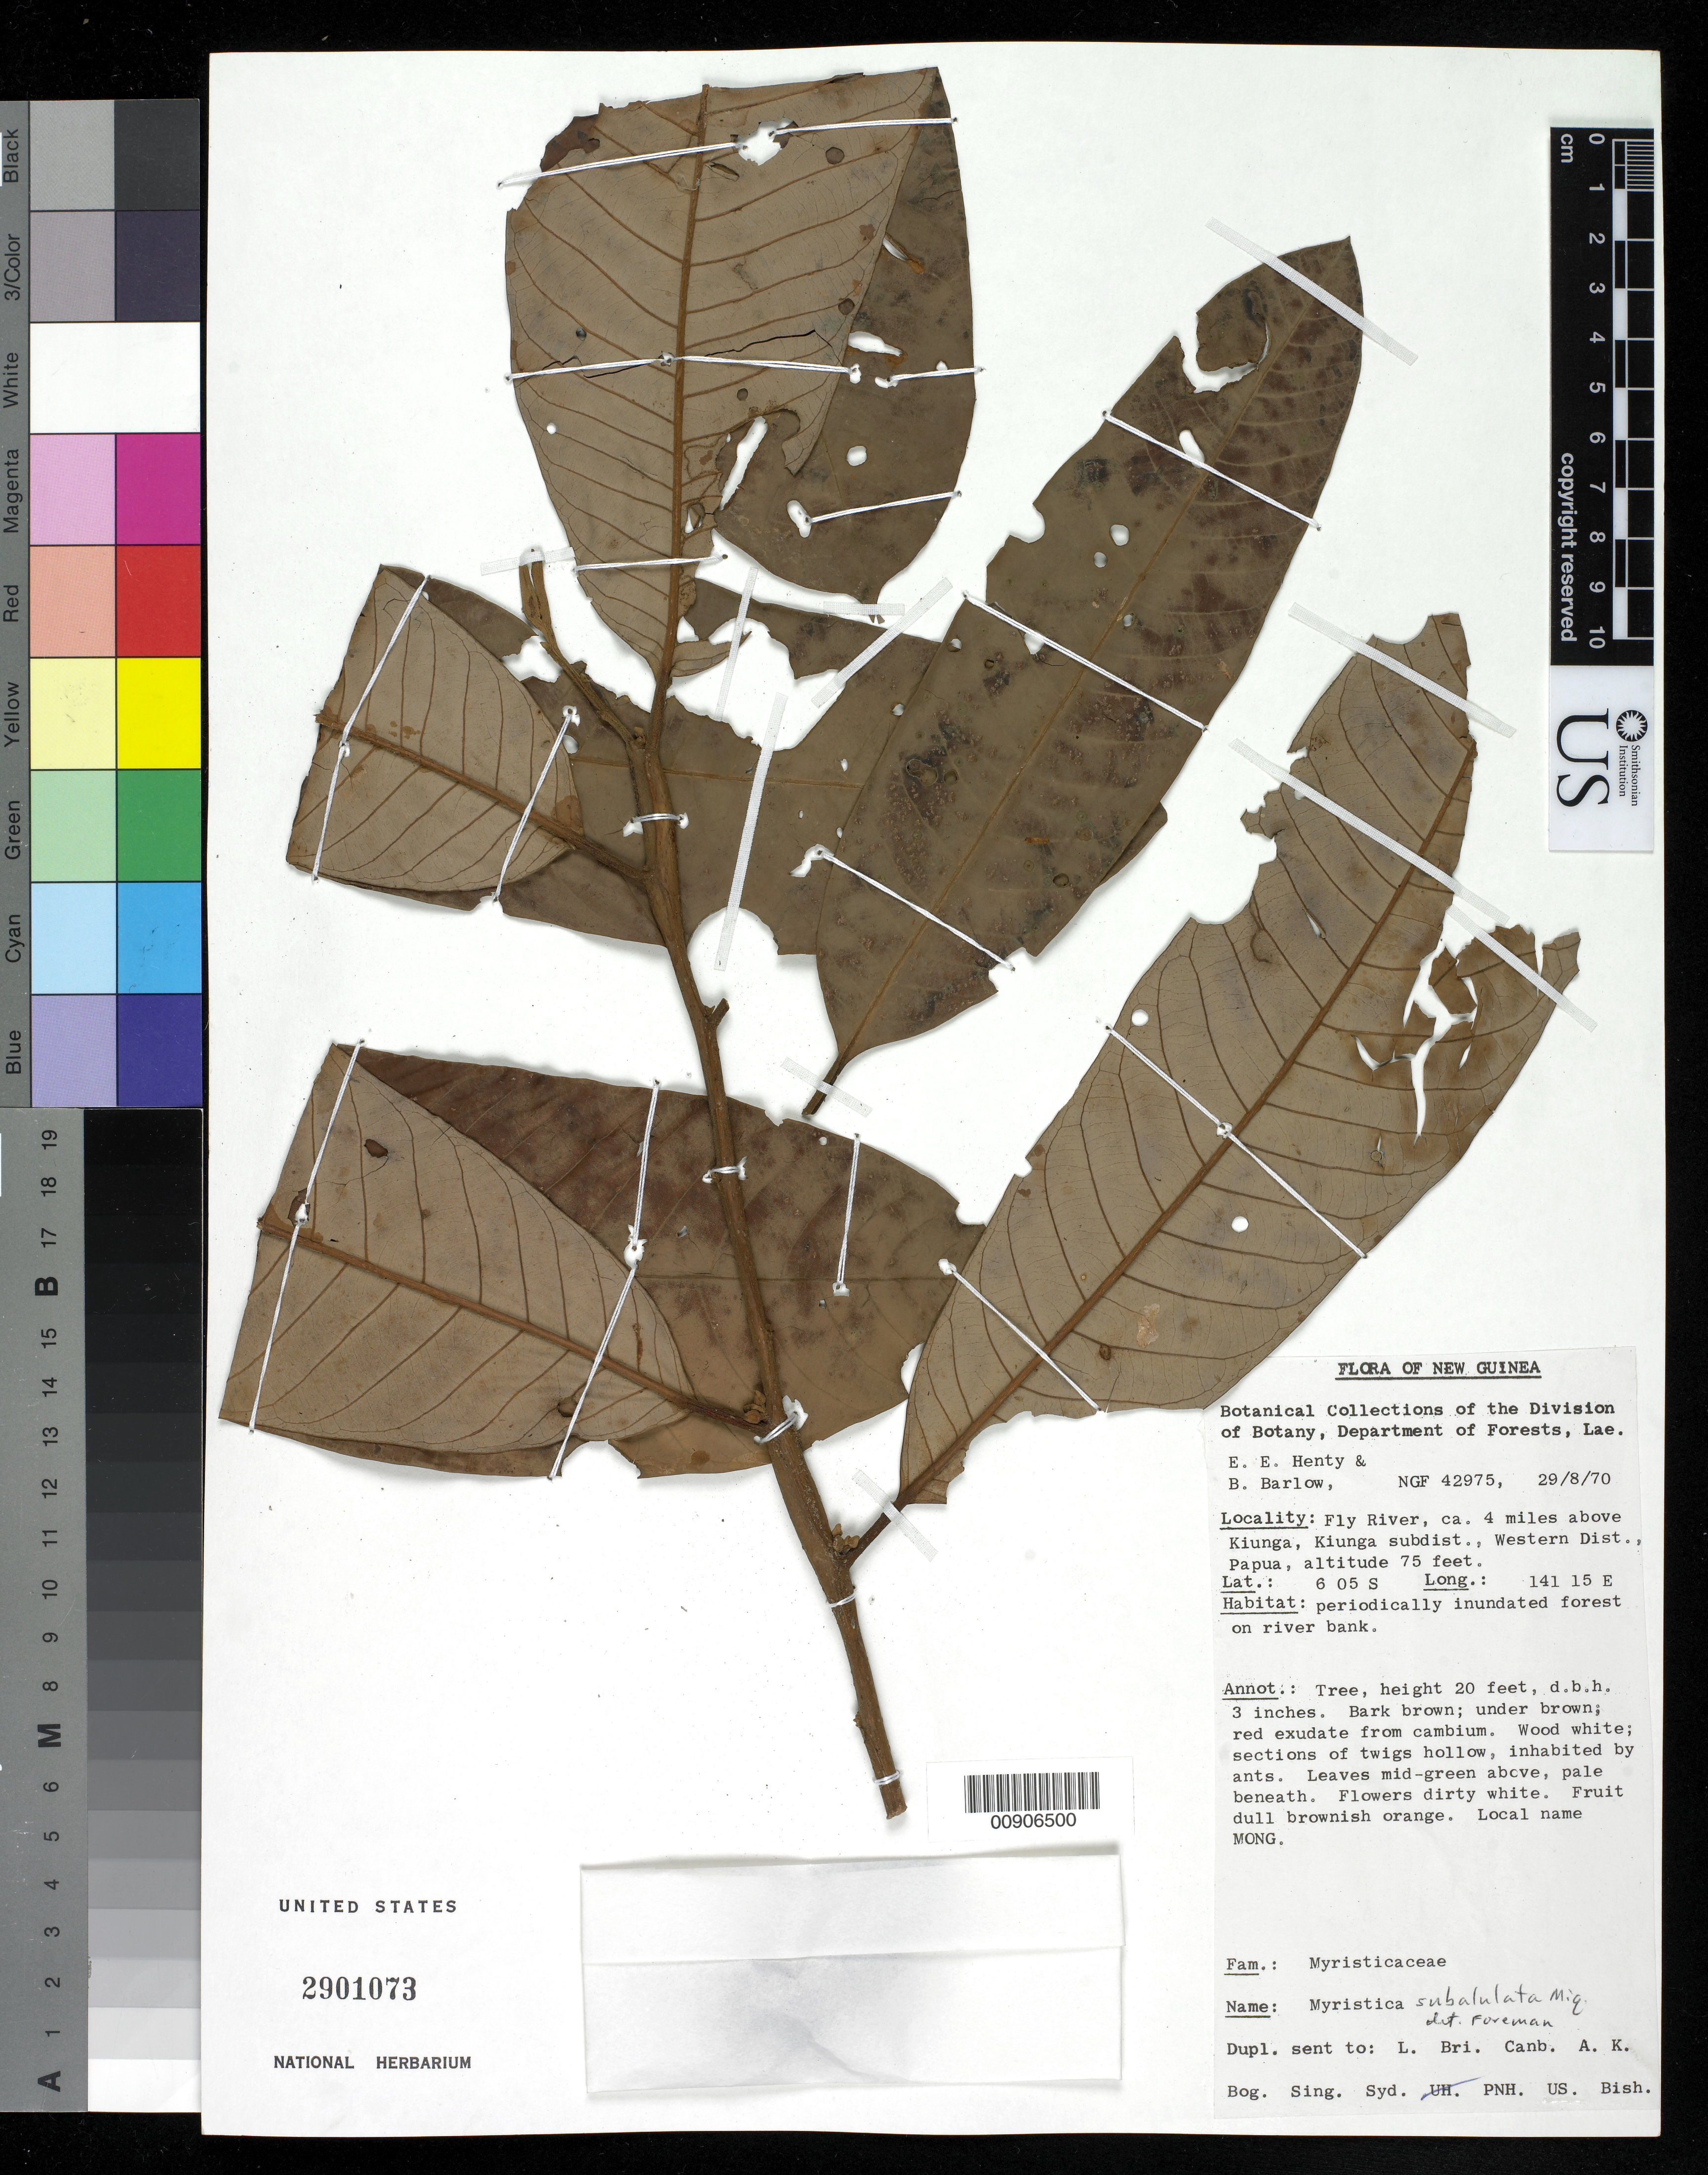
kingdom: Plantae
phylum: Tracheophyta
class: Magnoliopsida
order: Magnoliales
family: Myristicaceae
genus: Myristica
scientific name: Myristica subalulata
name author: Miq.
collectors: E. Henty & -- Barlow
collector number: NGF 42975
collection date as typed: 29 Aug 1970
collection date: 1970-08-29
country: Papua New Guinea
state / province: Western Highlands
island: New Guinea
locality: Kiunga subdist., ca. 4 miles above Kiunga, Fly River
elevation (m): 23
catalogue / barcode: US 2901073